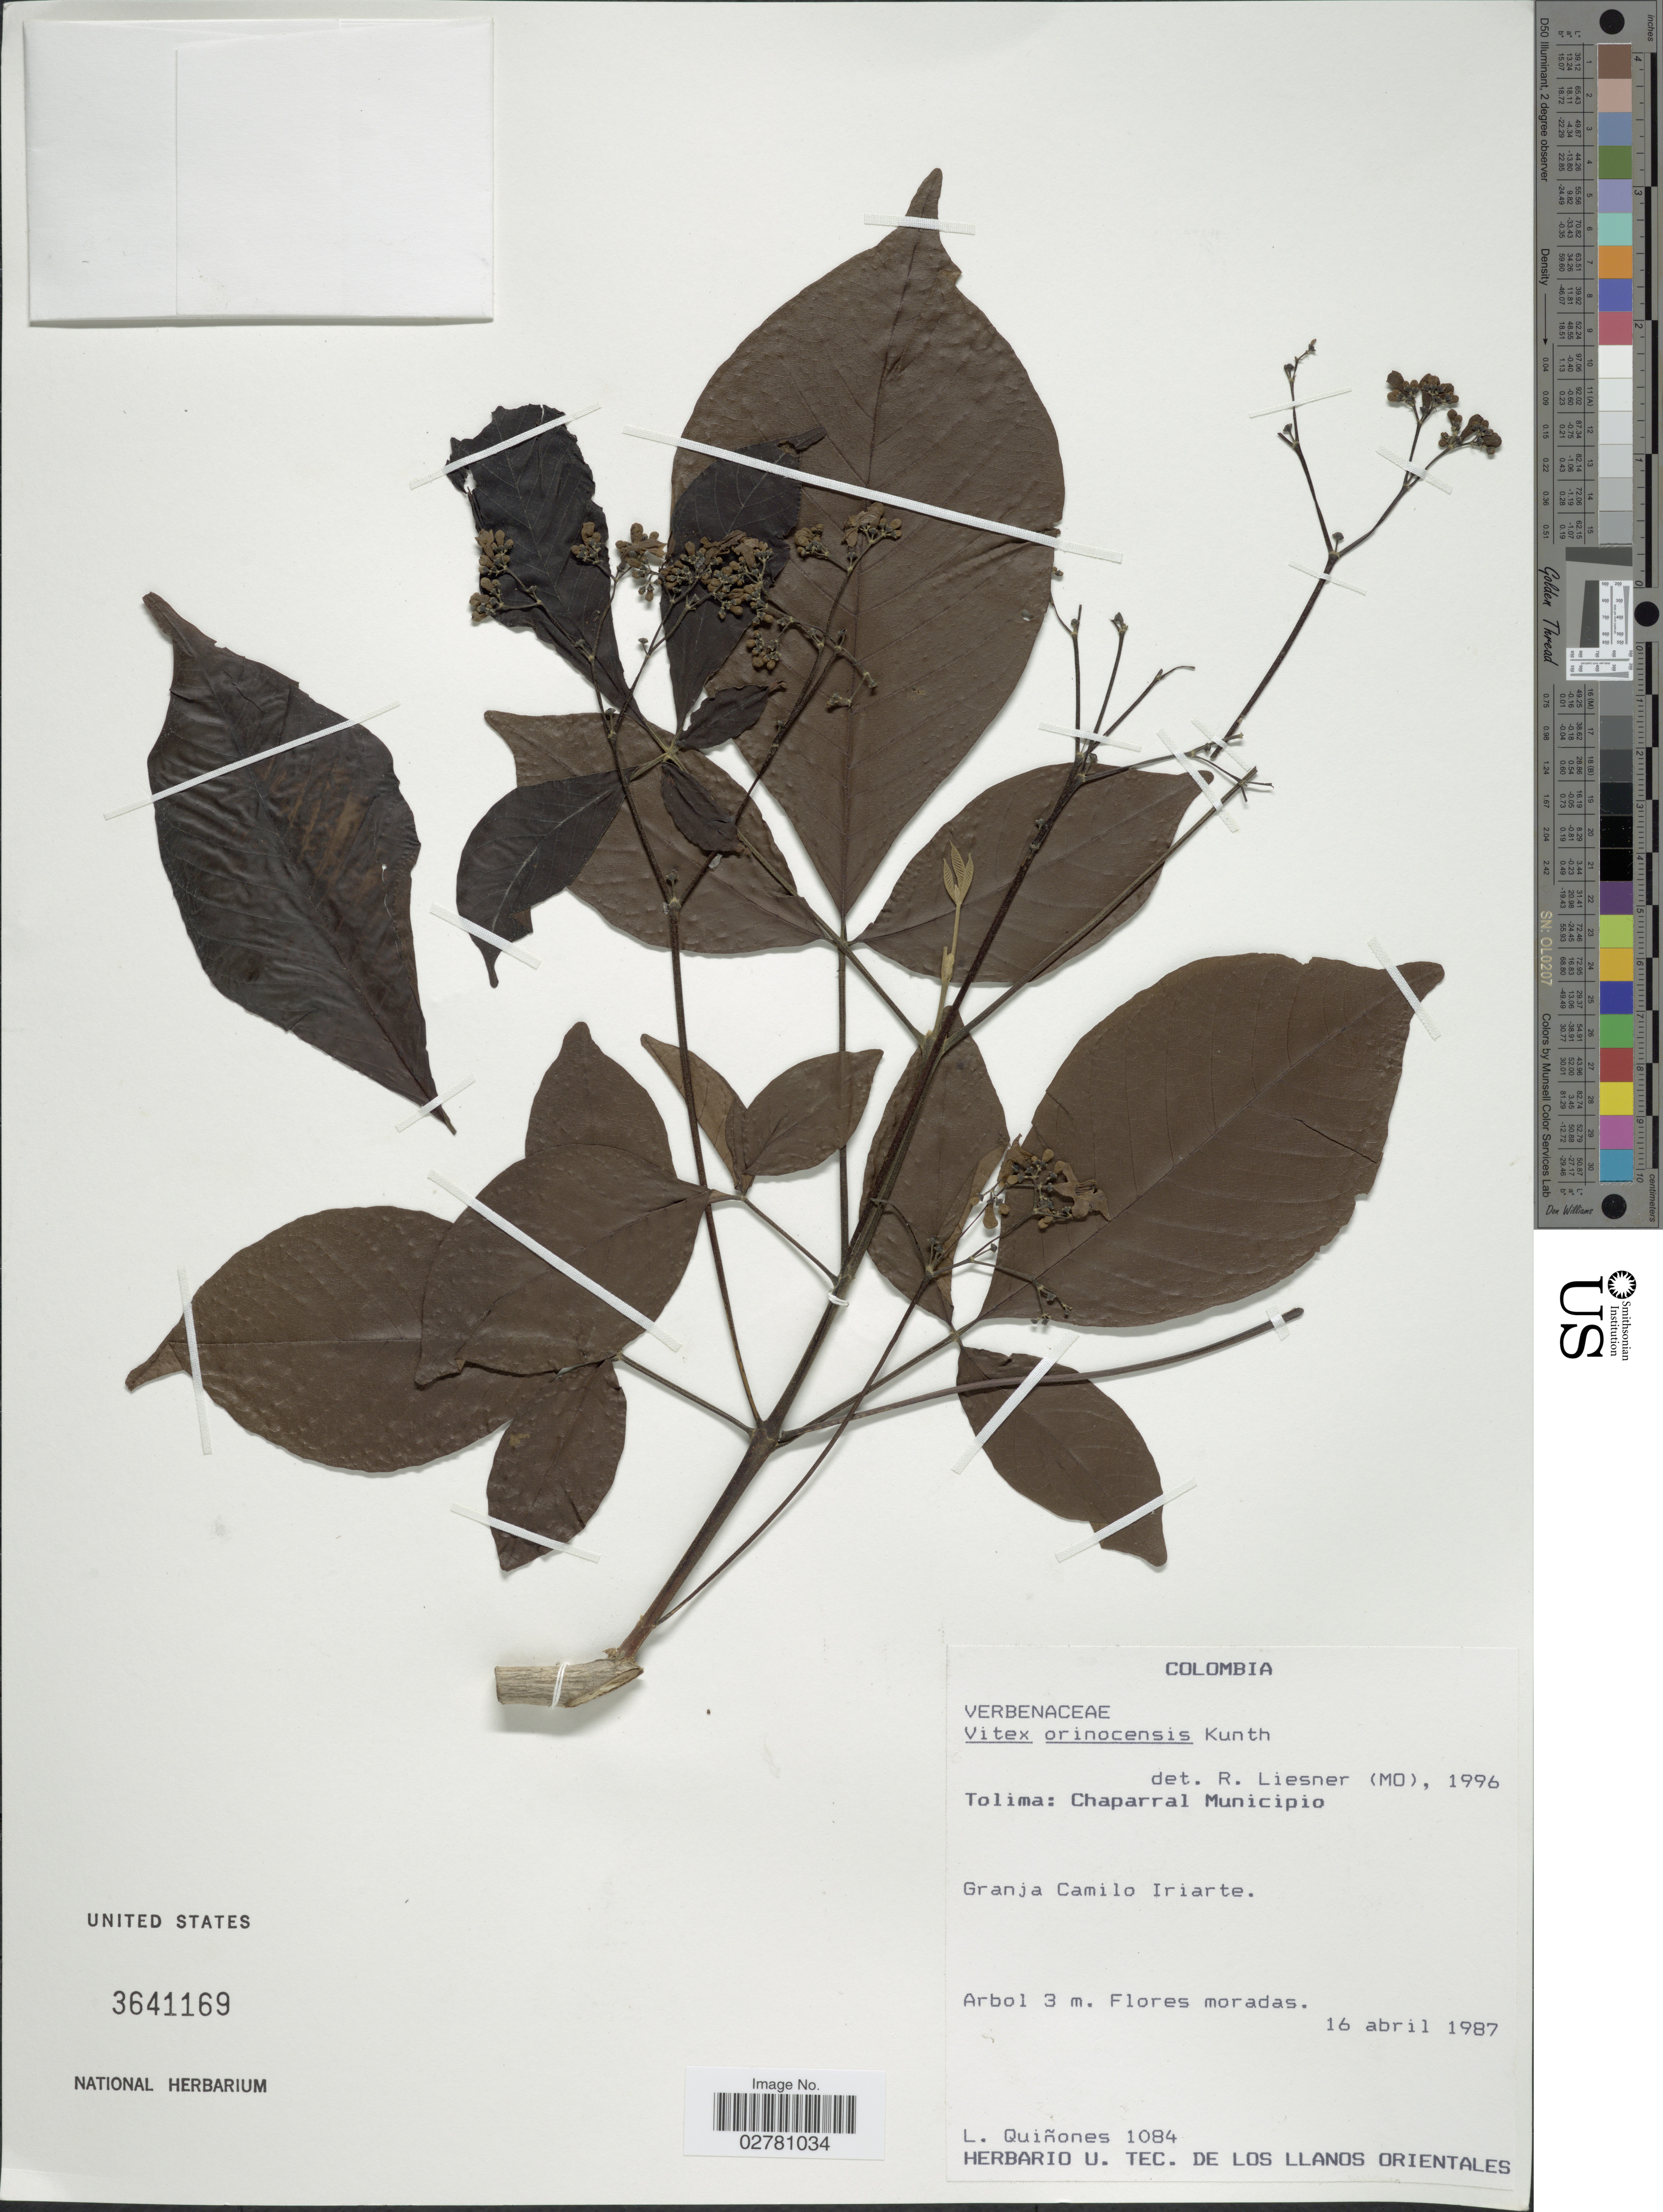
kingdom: Plantae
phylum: Tracheophyta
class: Magnoliopsida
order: Lamiales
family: Lamiaceae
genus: Vitex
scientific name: Vitex orinocensis var. orinocensis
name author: Kunth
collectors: L. Quinones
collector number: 1084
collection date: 1987-04-16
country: Colombia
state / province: Tolima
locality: Chaparral Municipio. Granja Camilo Iriarte,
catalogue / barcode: US 3641169